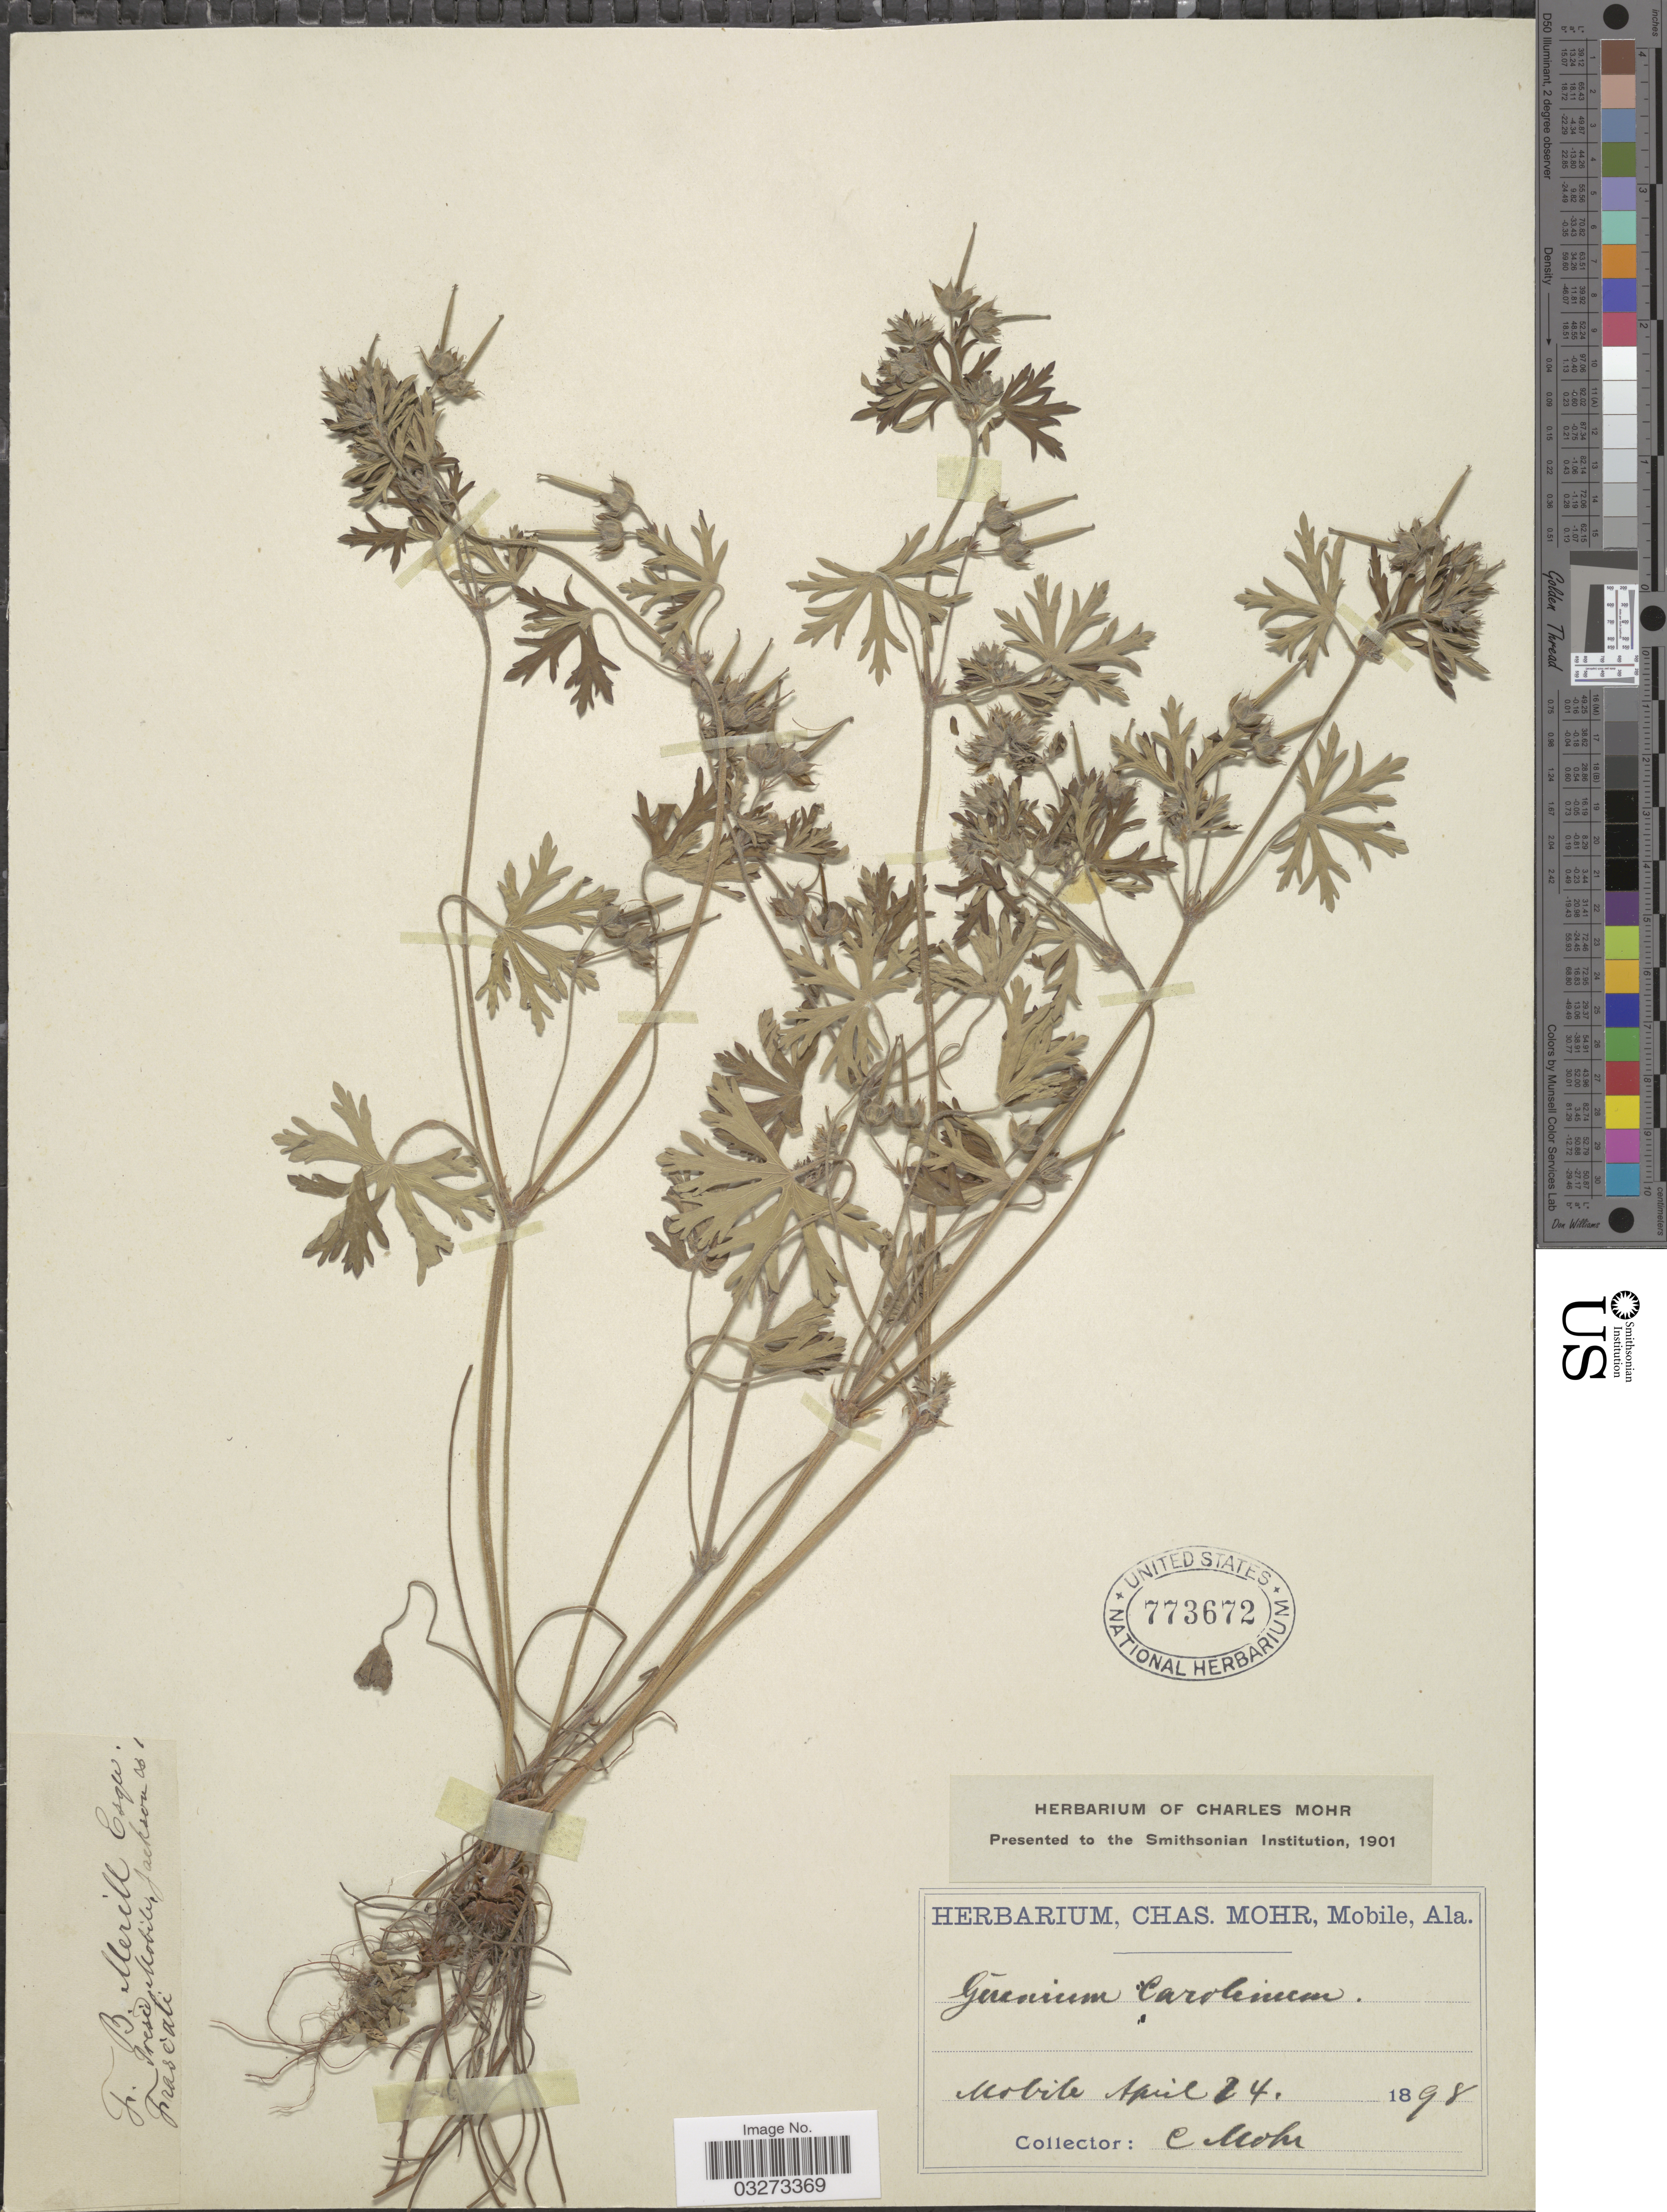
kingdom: Plantae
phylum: Tracheophyta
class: Magnoliopsida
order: Geraniales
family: Geraniaceae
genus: Geranium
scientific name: Geranium carolinianum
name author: L.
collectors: C. T. Mohr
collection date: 1898-04-24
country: United States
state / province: Alabama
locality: Mobile. Jackson Co.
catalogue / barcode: US 773672